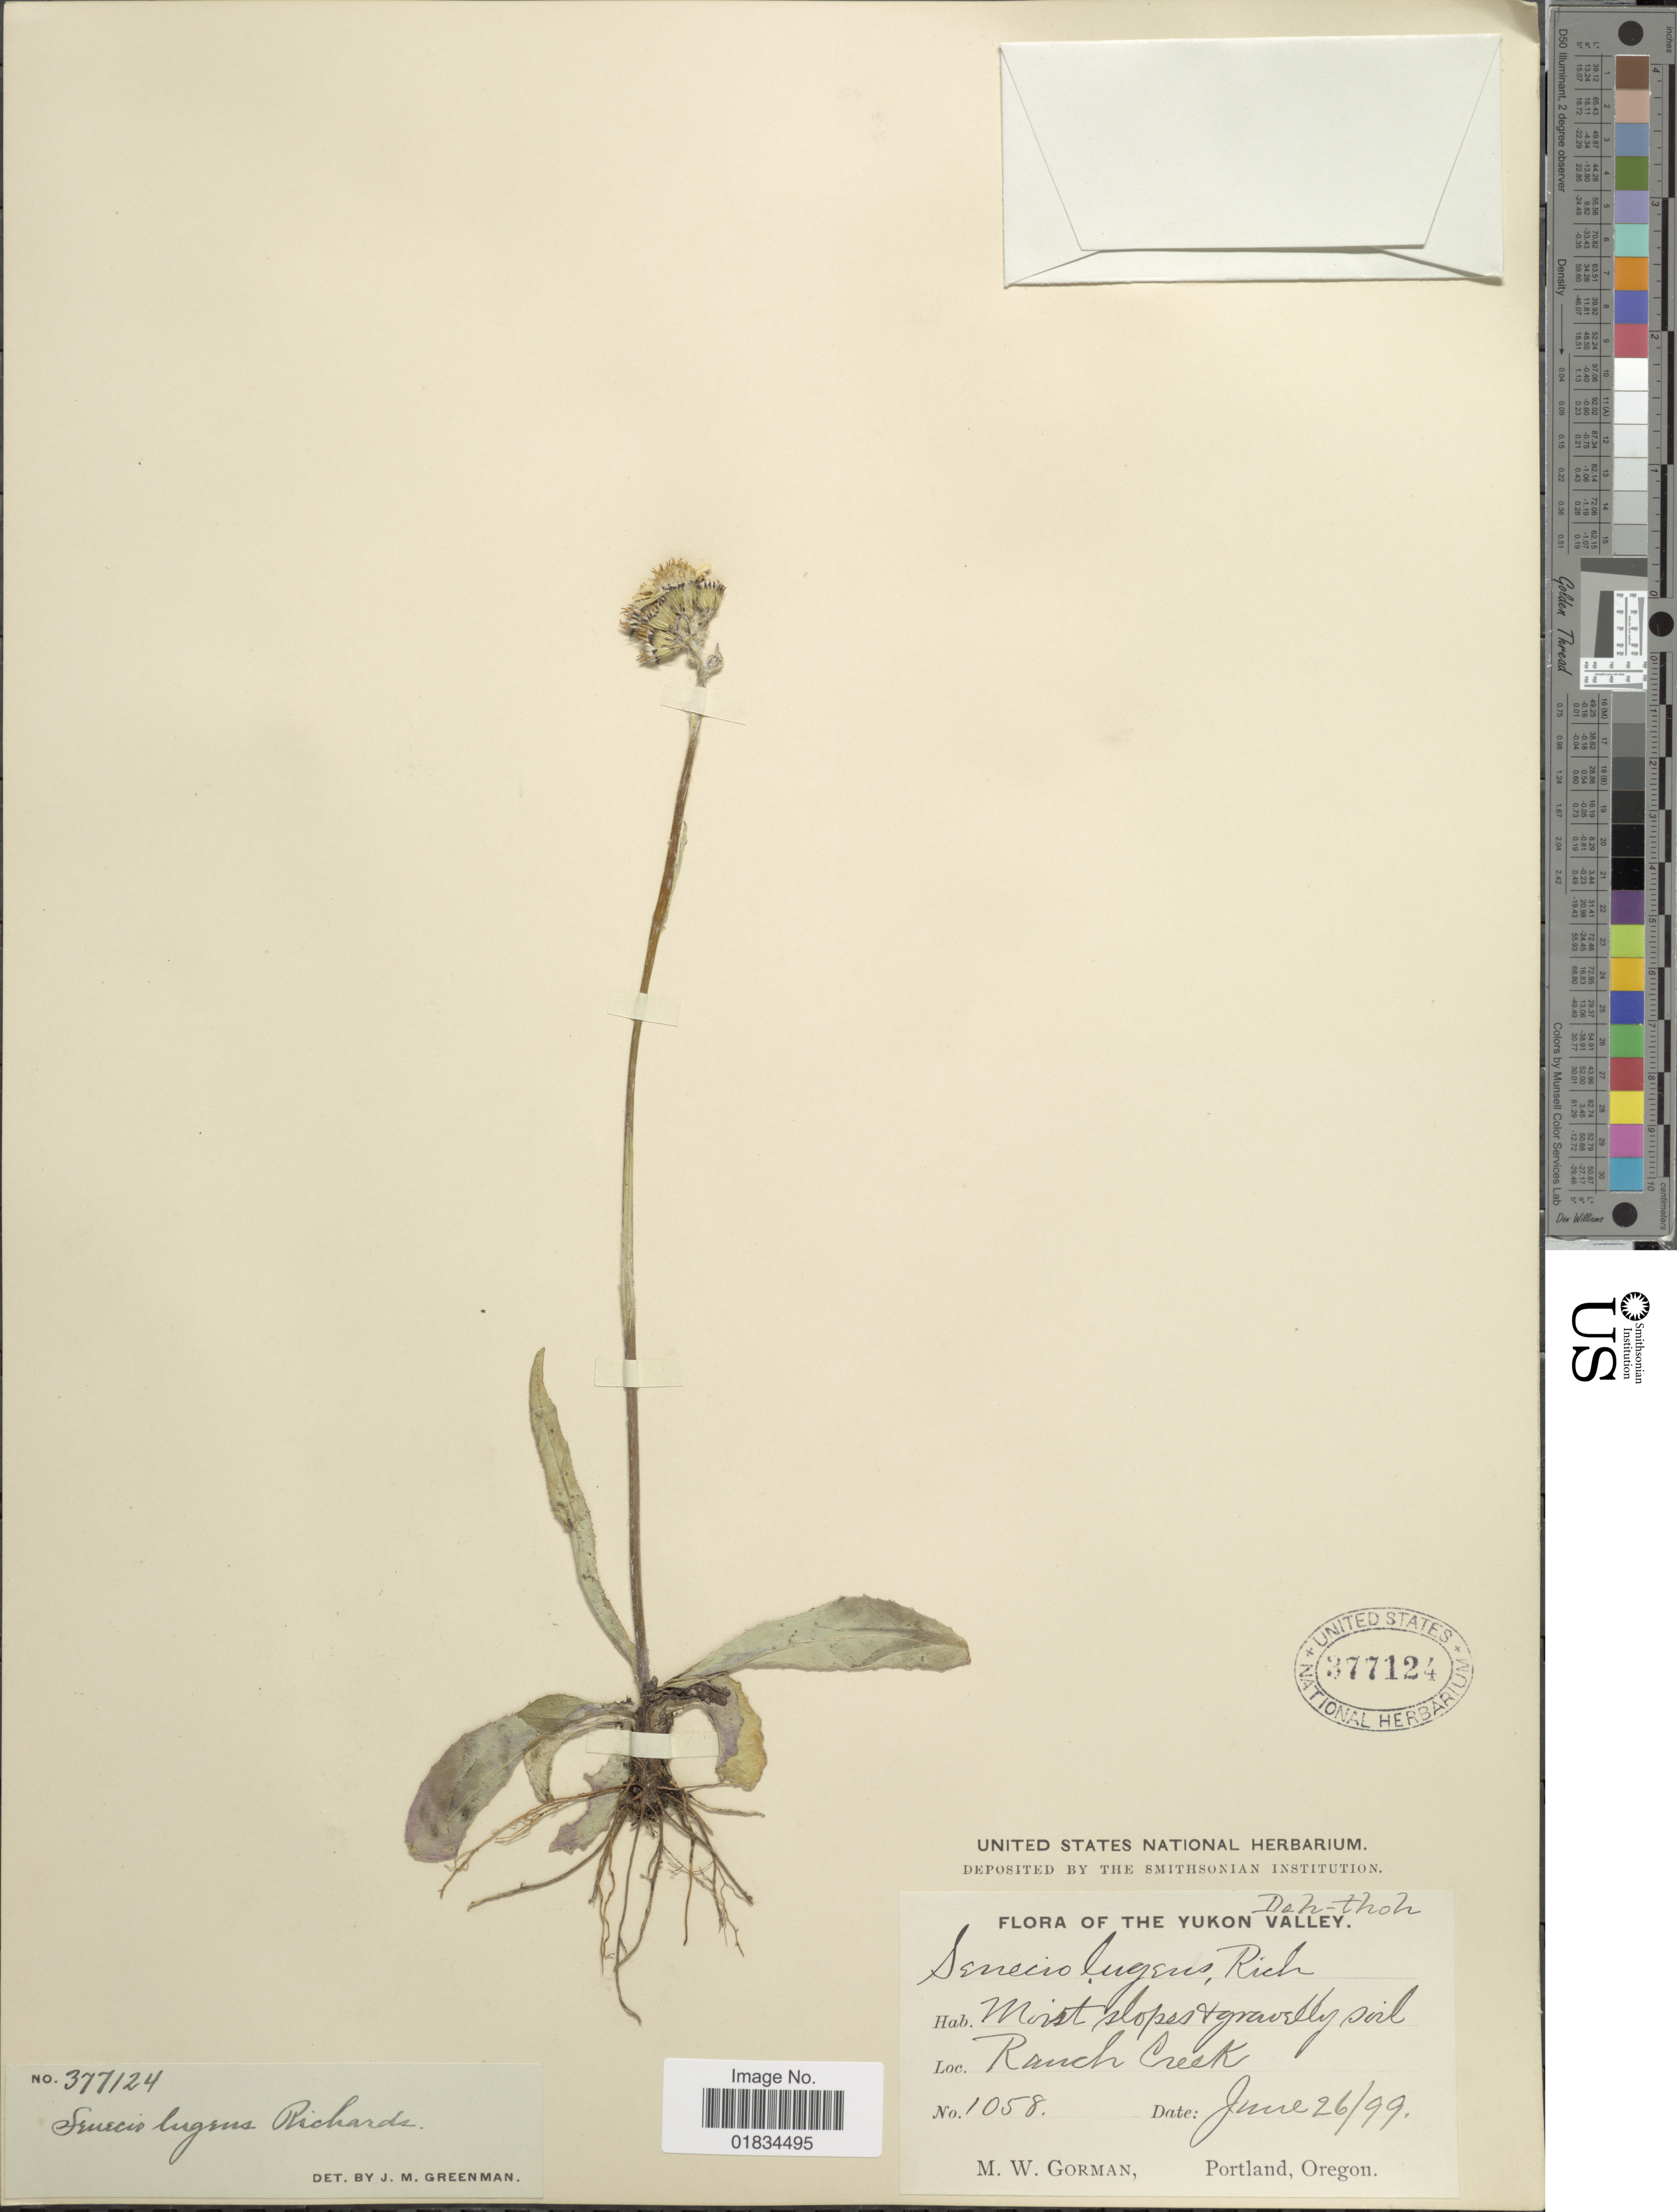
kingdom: Plantae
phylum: Tracheophyta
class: Magnoliopsida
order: Asterales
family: Asteraceae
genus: Senecio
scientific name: Senecio lugens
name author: Richardson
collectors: M. W. Gorman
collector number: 1058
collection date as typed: Transcribed d/m/y: 26/6/99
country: Canada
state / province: Yukon Territory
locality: Yukon Valley. Ranch Creek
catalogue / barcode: US 377124